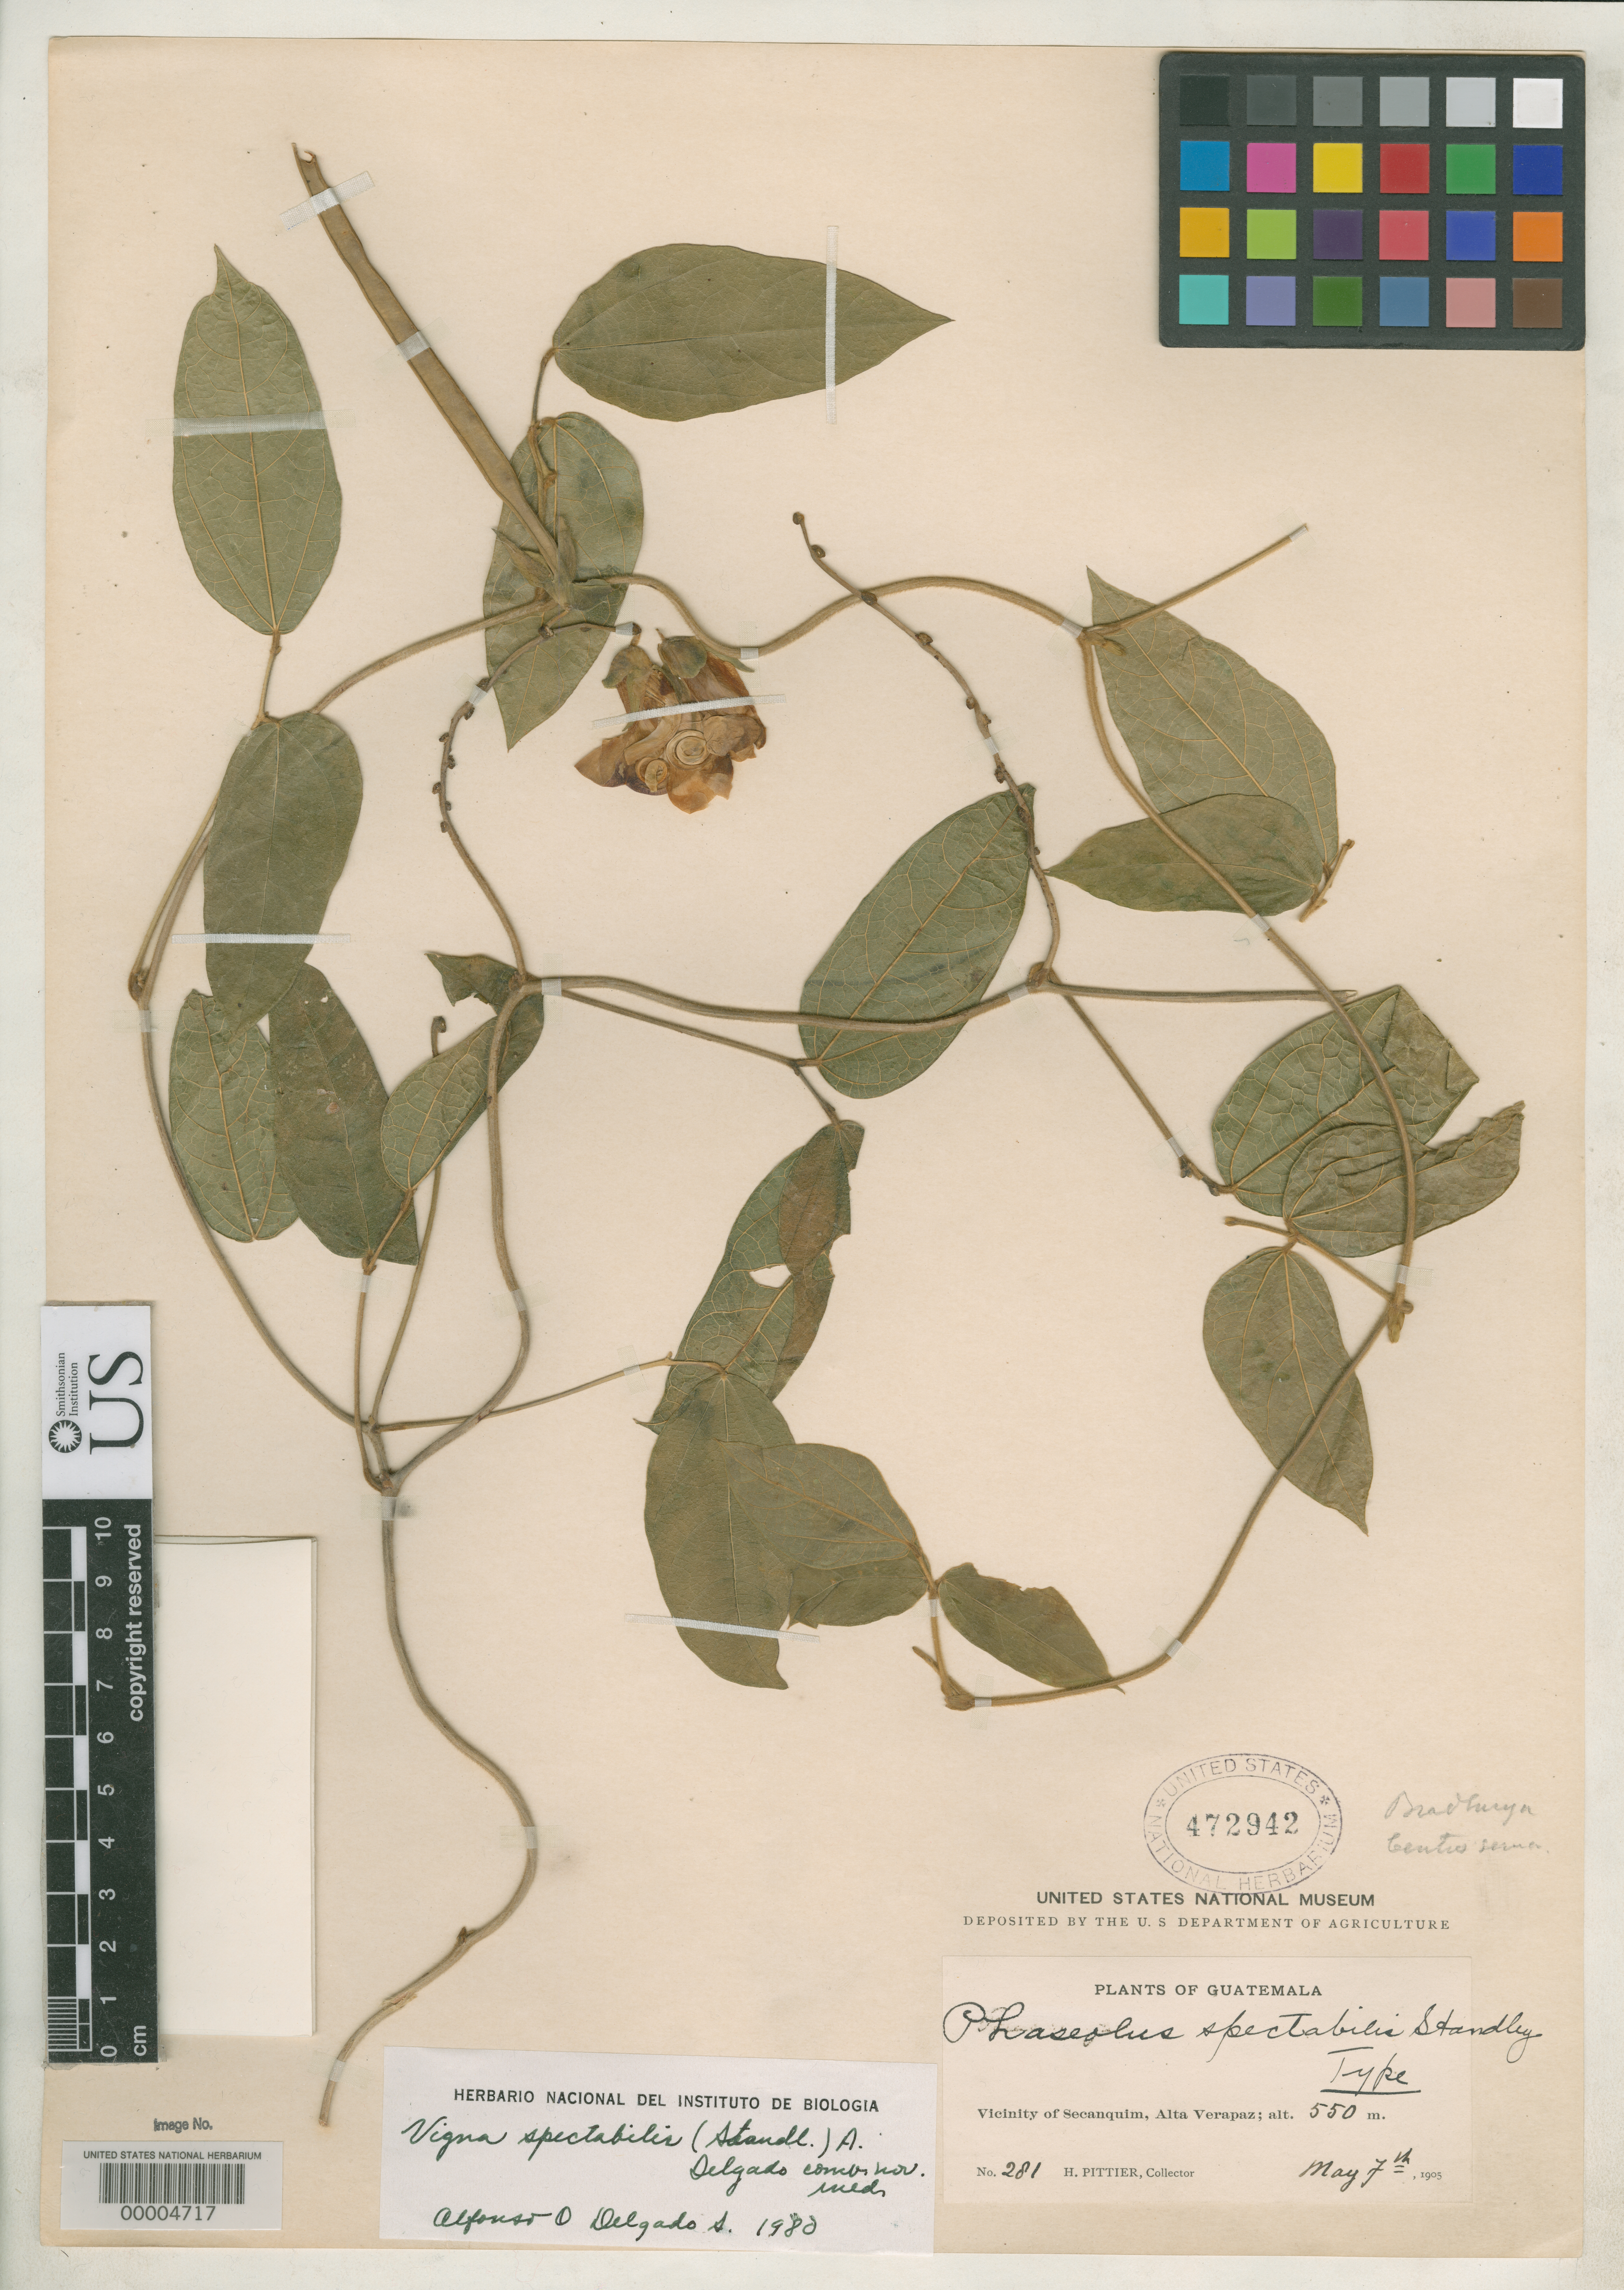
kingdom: Plantae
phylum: Tracheophyta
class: Magnoliopsida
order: Fabales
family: Fabaceae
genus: Phaseolus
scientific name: Phaseolus spectabilis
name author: Standl.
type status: Holotype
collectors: H. F. Pittier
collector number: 281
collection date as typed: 07 Mar 1905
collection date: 1905-03-07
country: Guatemala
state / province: Alta Verapaz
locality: Secanquim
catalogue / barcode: US 472942